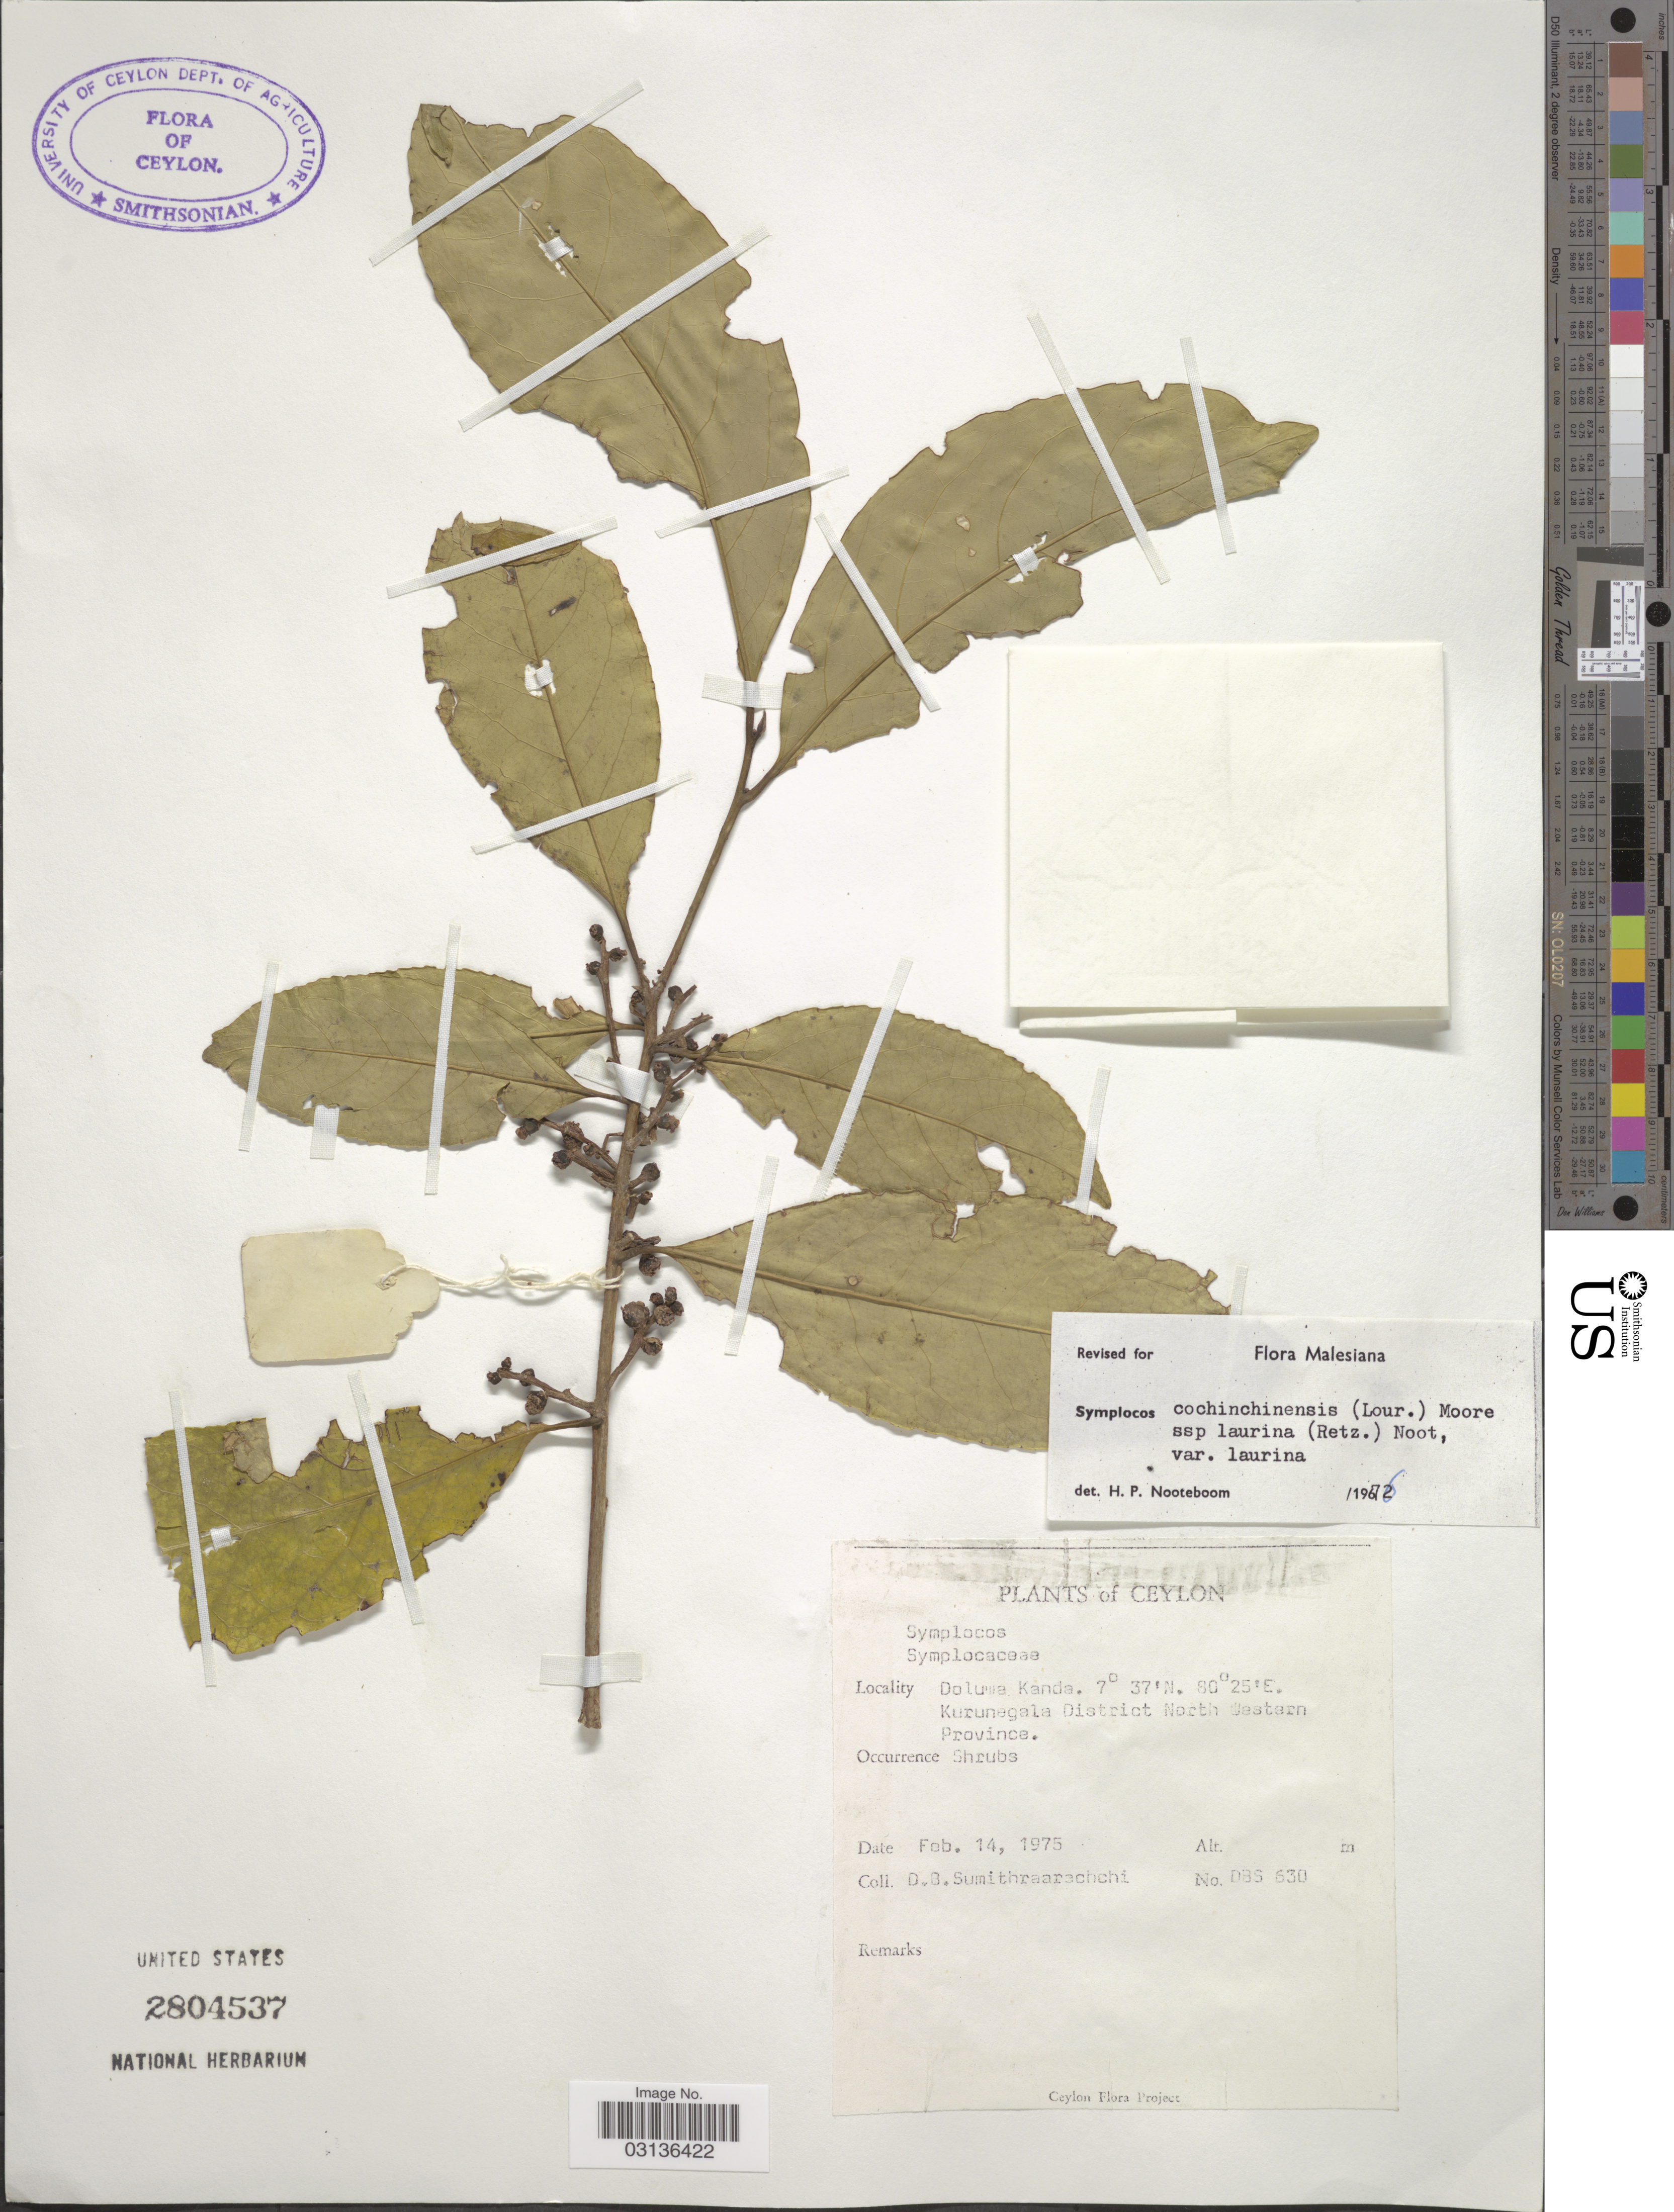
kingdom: Plantae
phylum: Tracheophyta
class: Magnoliopsida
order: Ericales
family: Symplocaceae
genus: Symplocos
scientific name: Symplocos cochinchinensis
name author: (Lour.) S. Moore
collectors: D. B. Sumithraarachchi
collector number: DBS630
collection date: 1975-02-14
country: Sri Lanka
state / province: North Western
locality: Ceylon. Doluma Kanda. Kurunegala District North Western Province.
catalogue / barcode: US 2804537